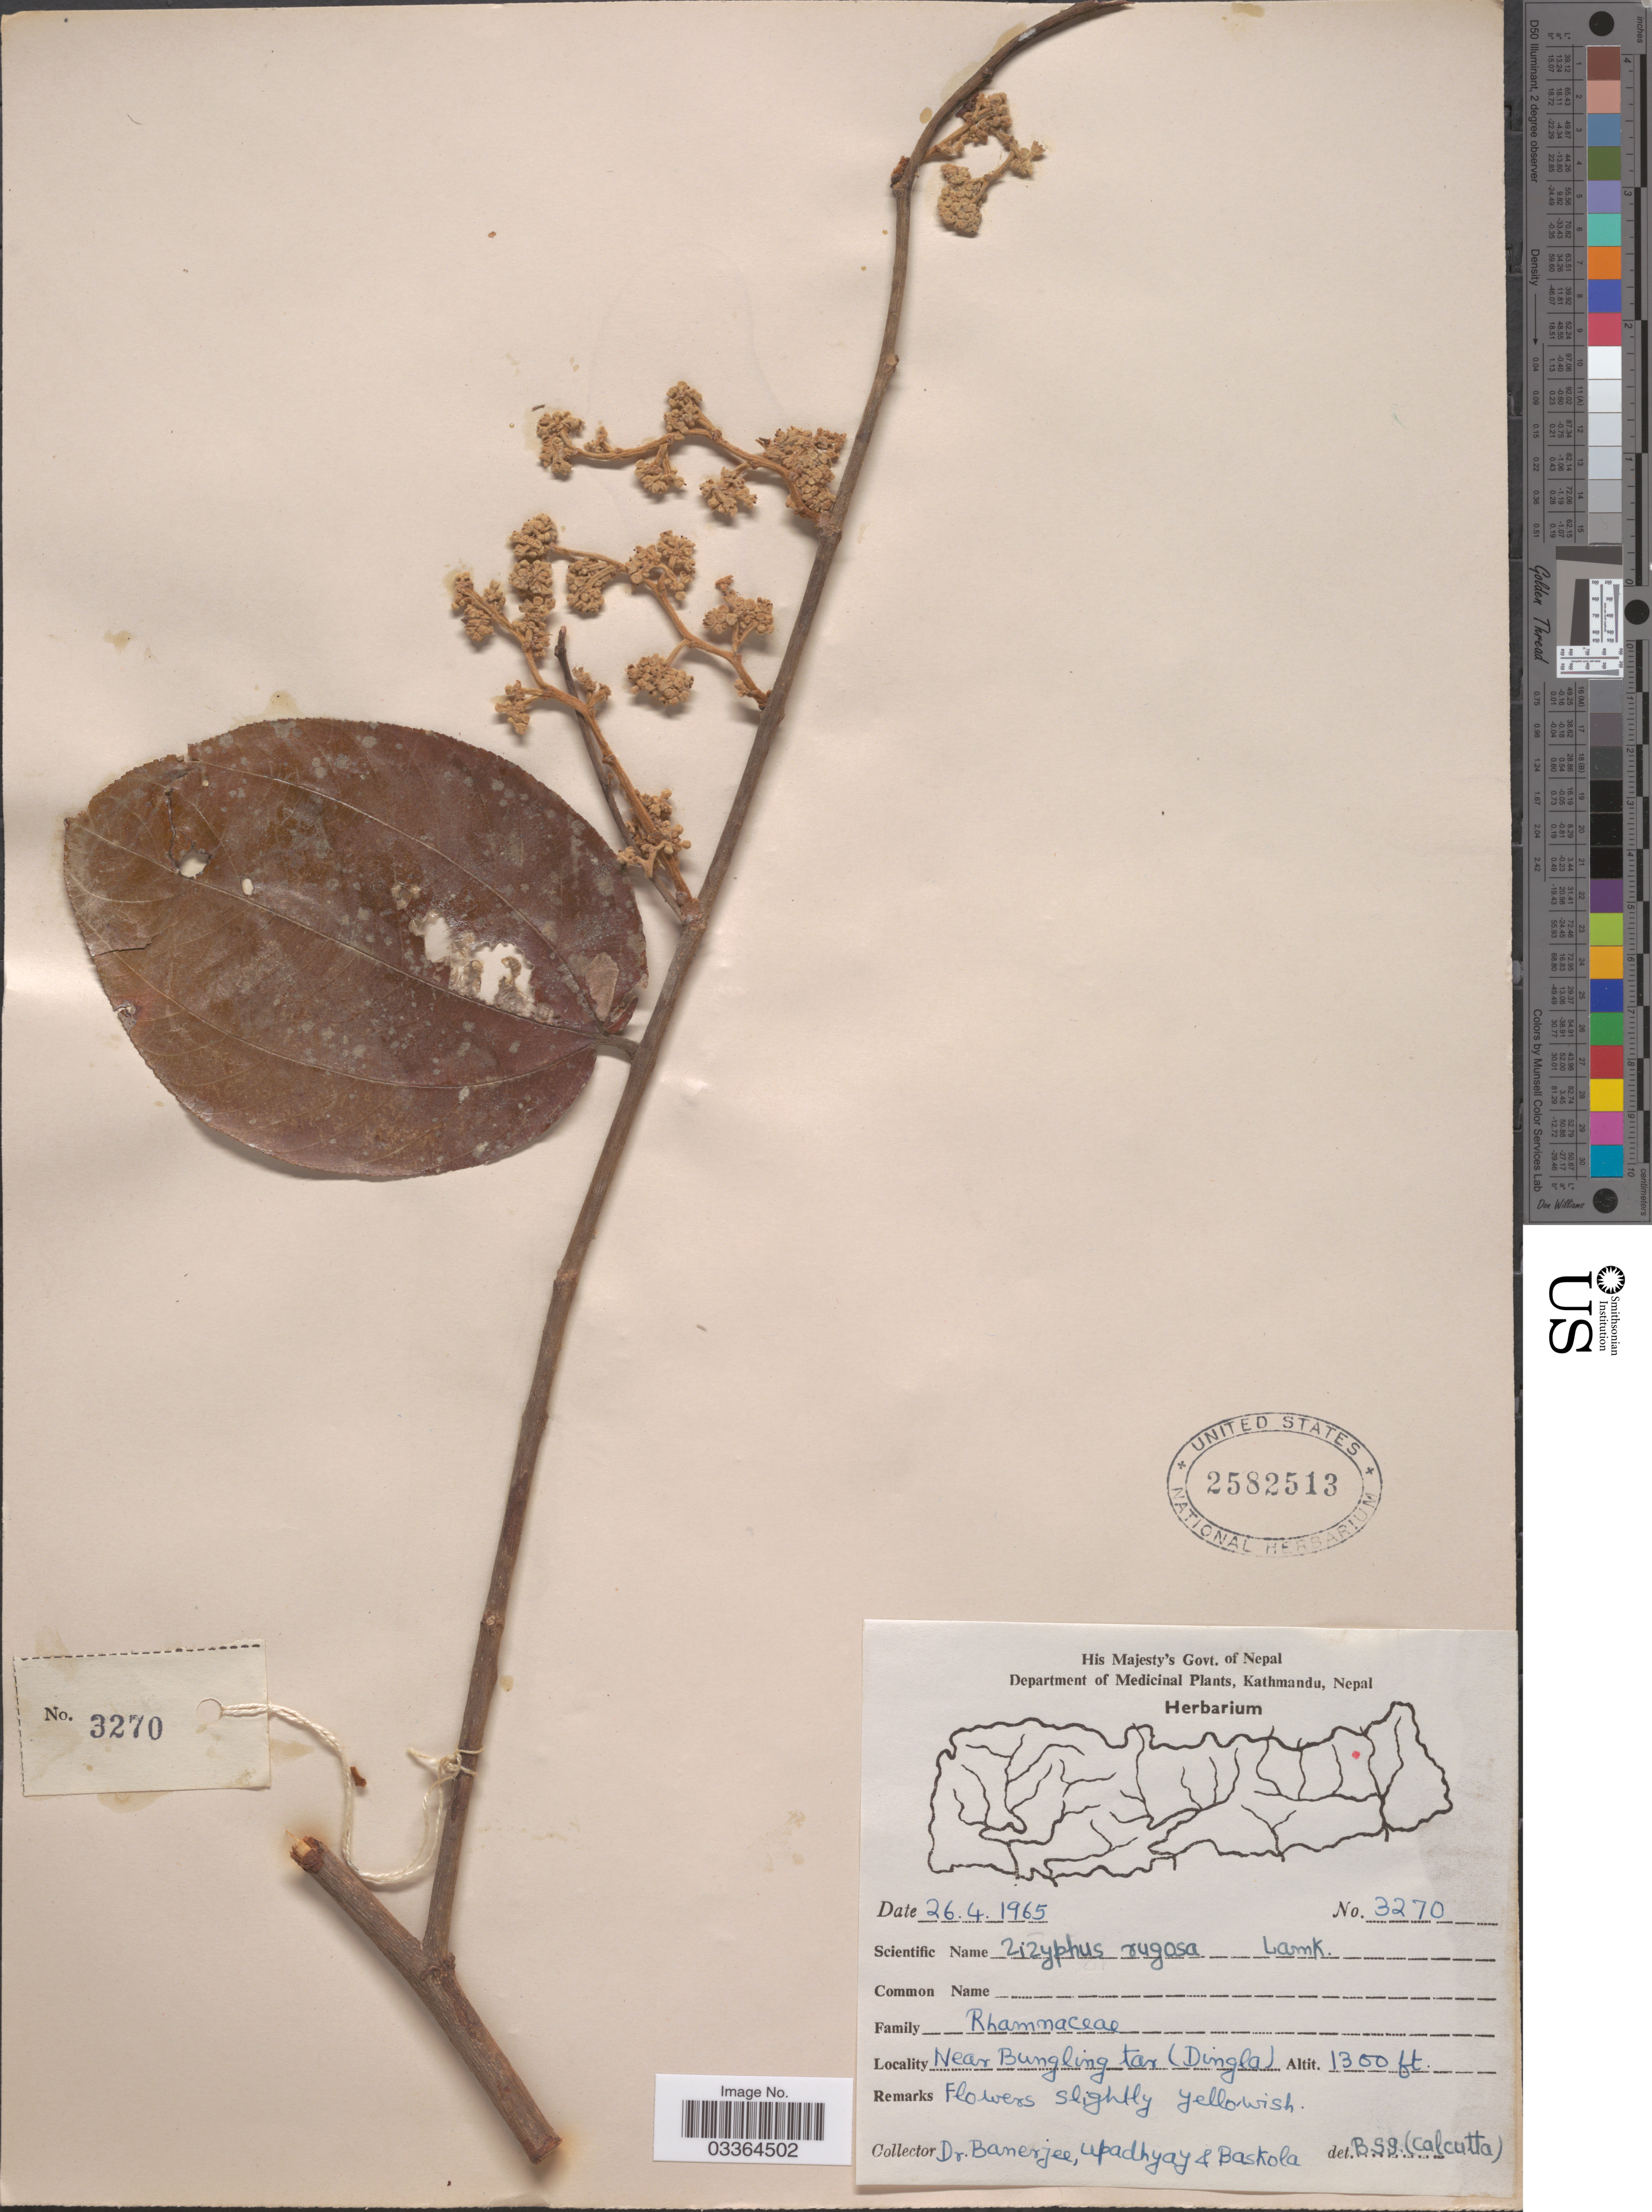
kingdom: Plantae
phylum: Tracheophyta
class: Magnoliopsida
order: Rosales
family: Rhamnaceae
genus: Ziziphus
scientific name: Ziziphus rugosa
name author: Lam.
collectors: -. Banerjee, Upadhyay, -- & Baskola, --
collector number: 3270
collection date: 1965-04-26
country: Nepal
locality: Near Bungling tar (Dingla).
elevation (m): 396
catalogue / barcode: US 2582513